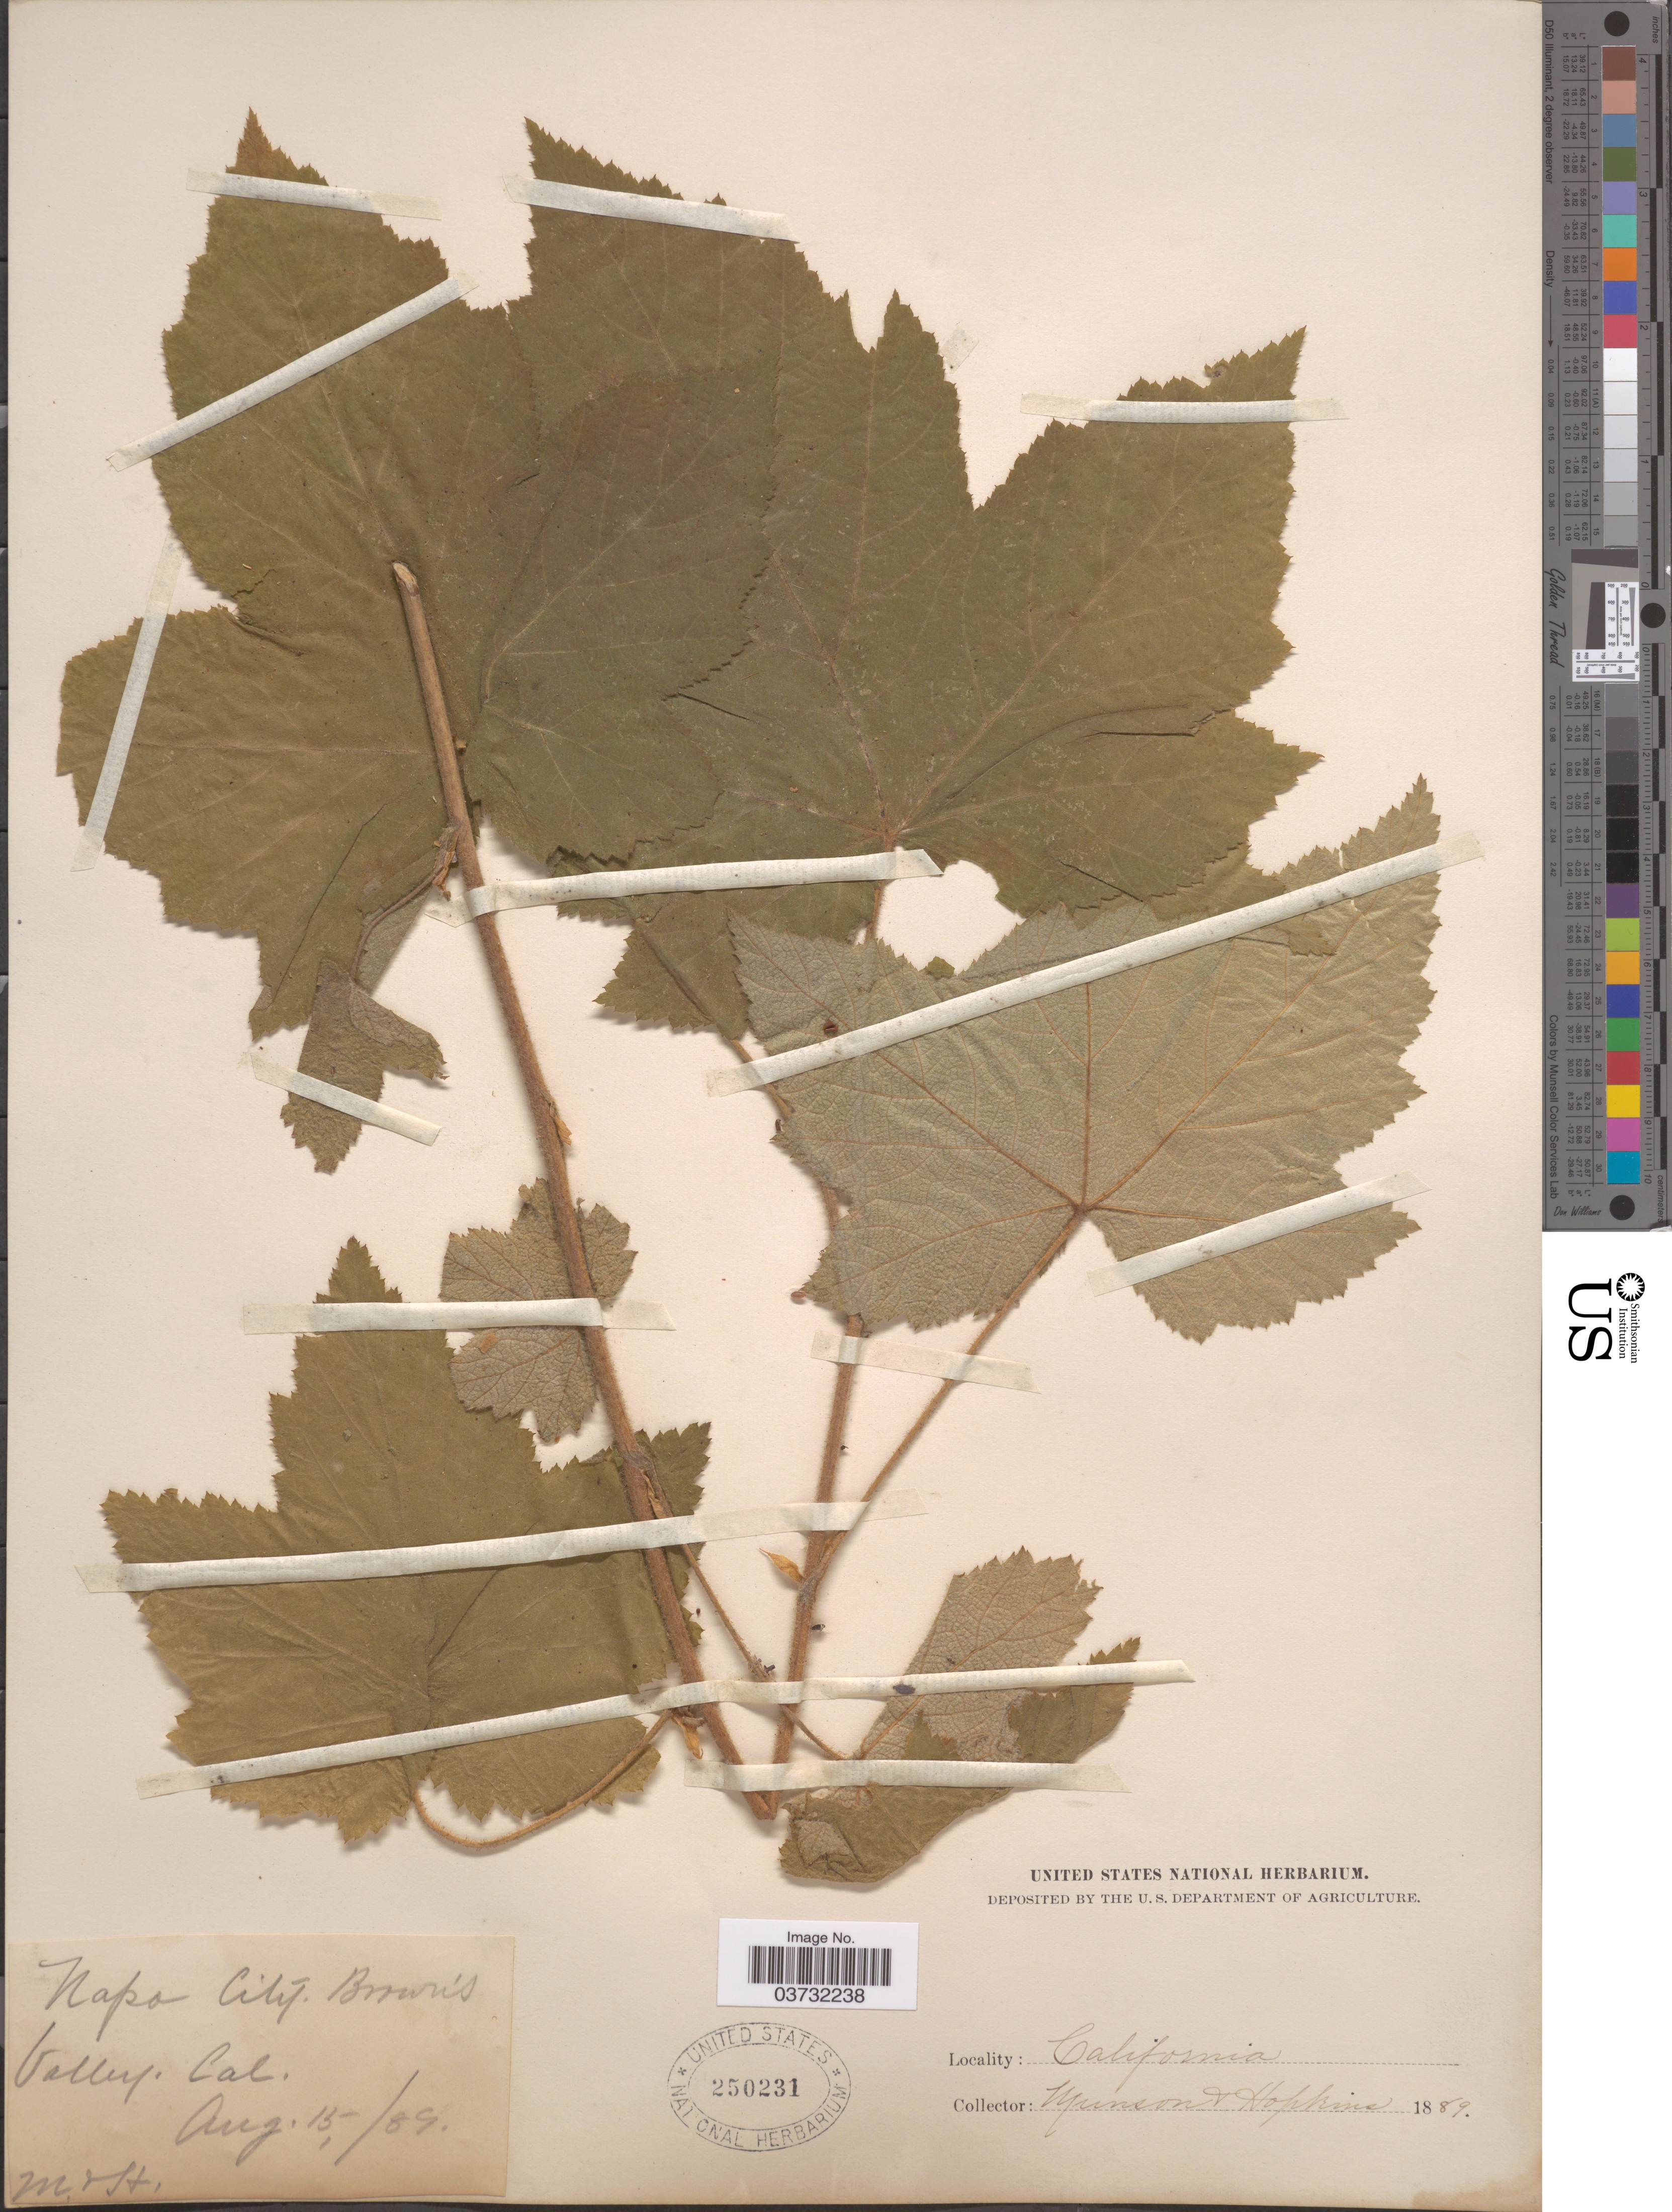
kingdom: Plantae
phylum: Tracheophyta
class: Magnoliopsida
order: Rosales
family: Rosaceae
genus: Rubus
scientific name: Rubus tomentosus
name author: Borkh.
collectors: -. Munson & -- Hopkins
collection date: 1889-08-15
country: United States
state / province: California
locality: Napo City. Brown's Valley.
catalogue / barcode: US 250231